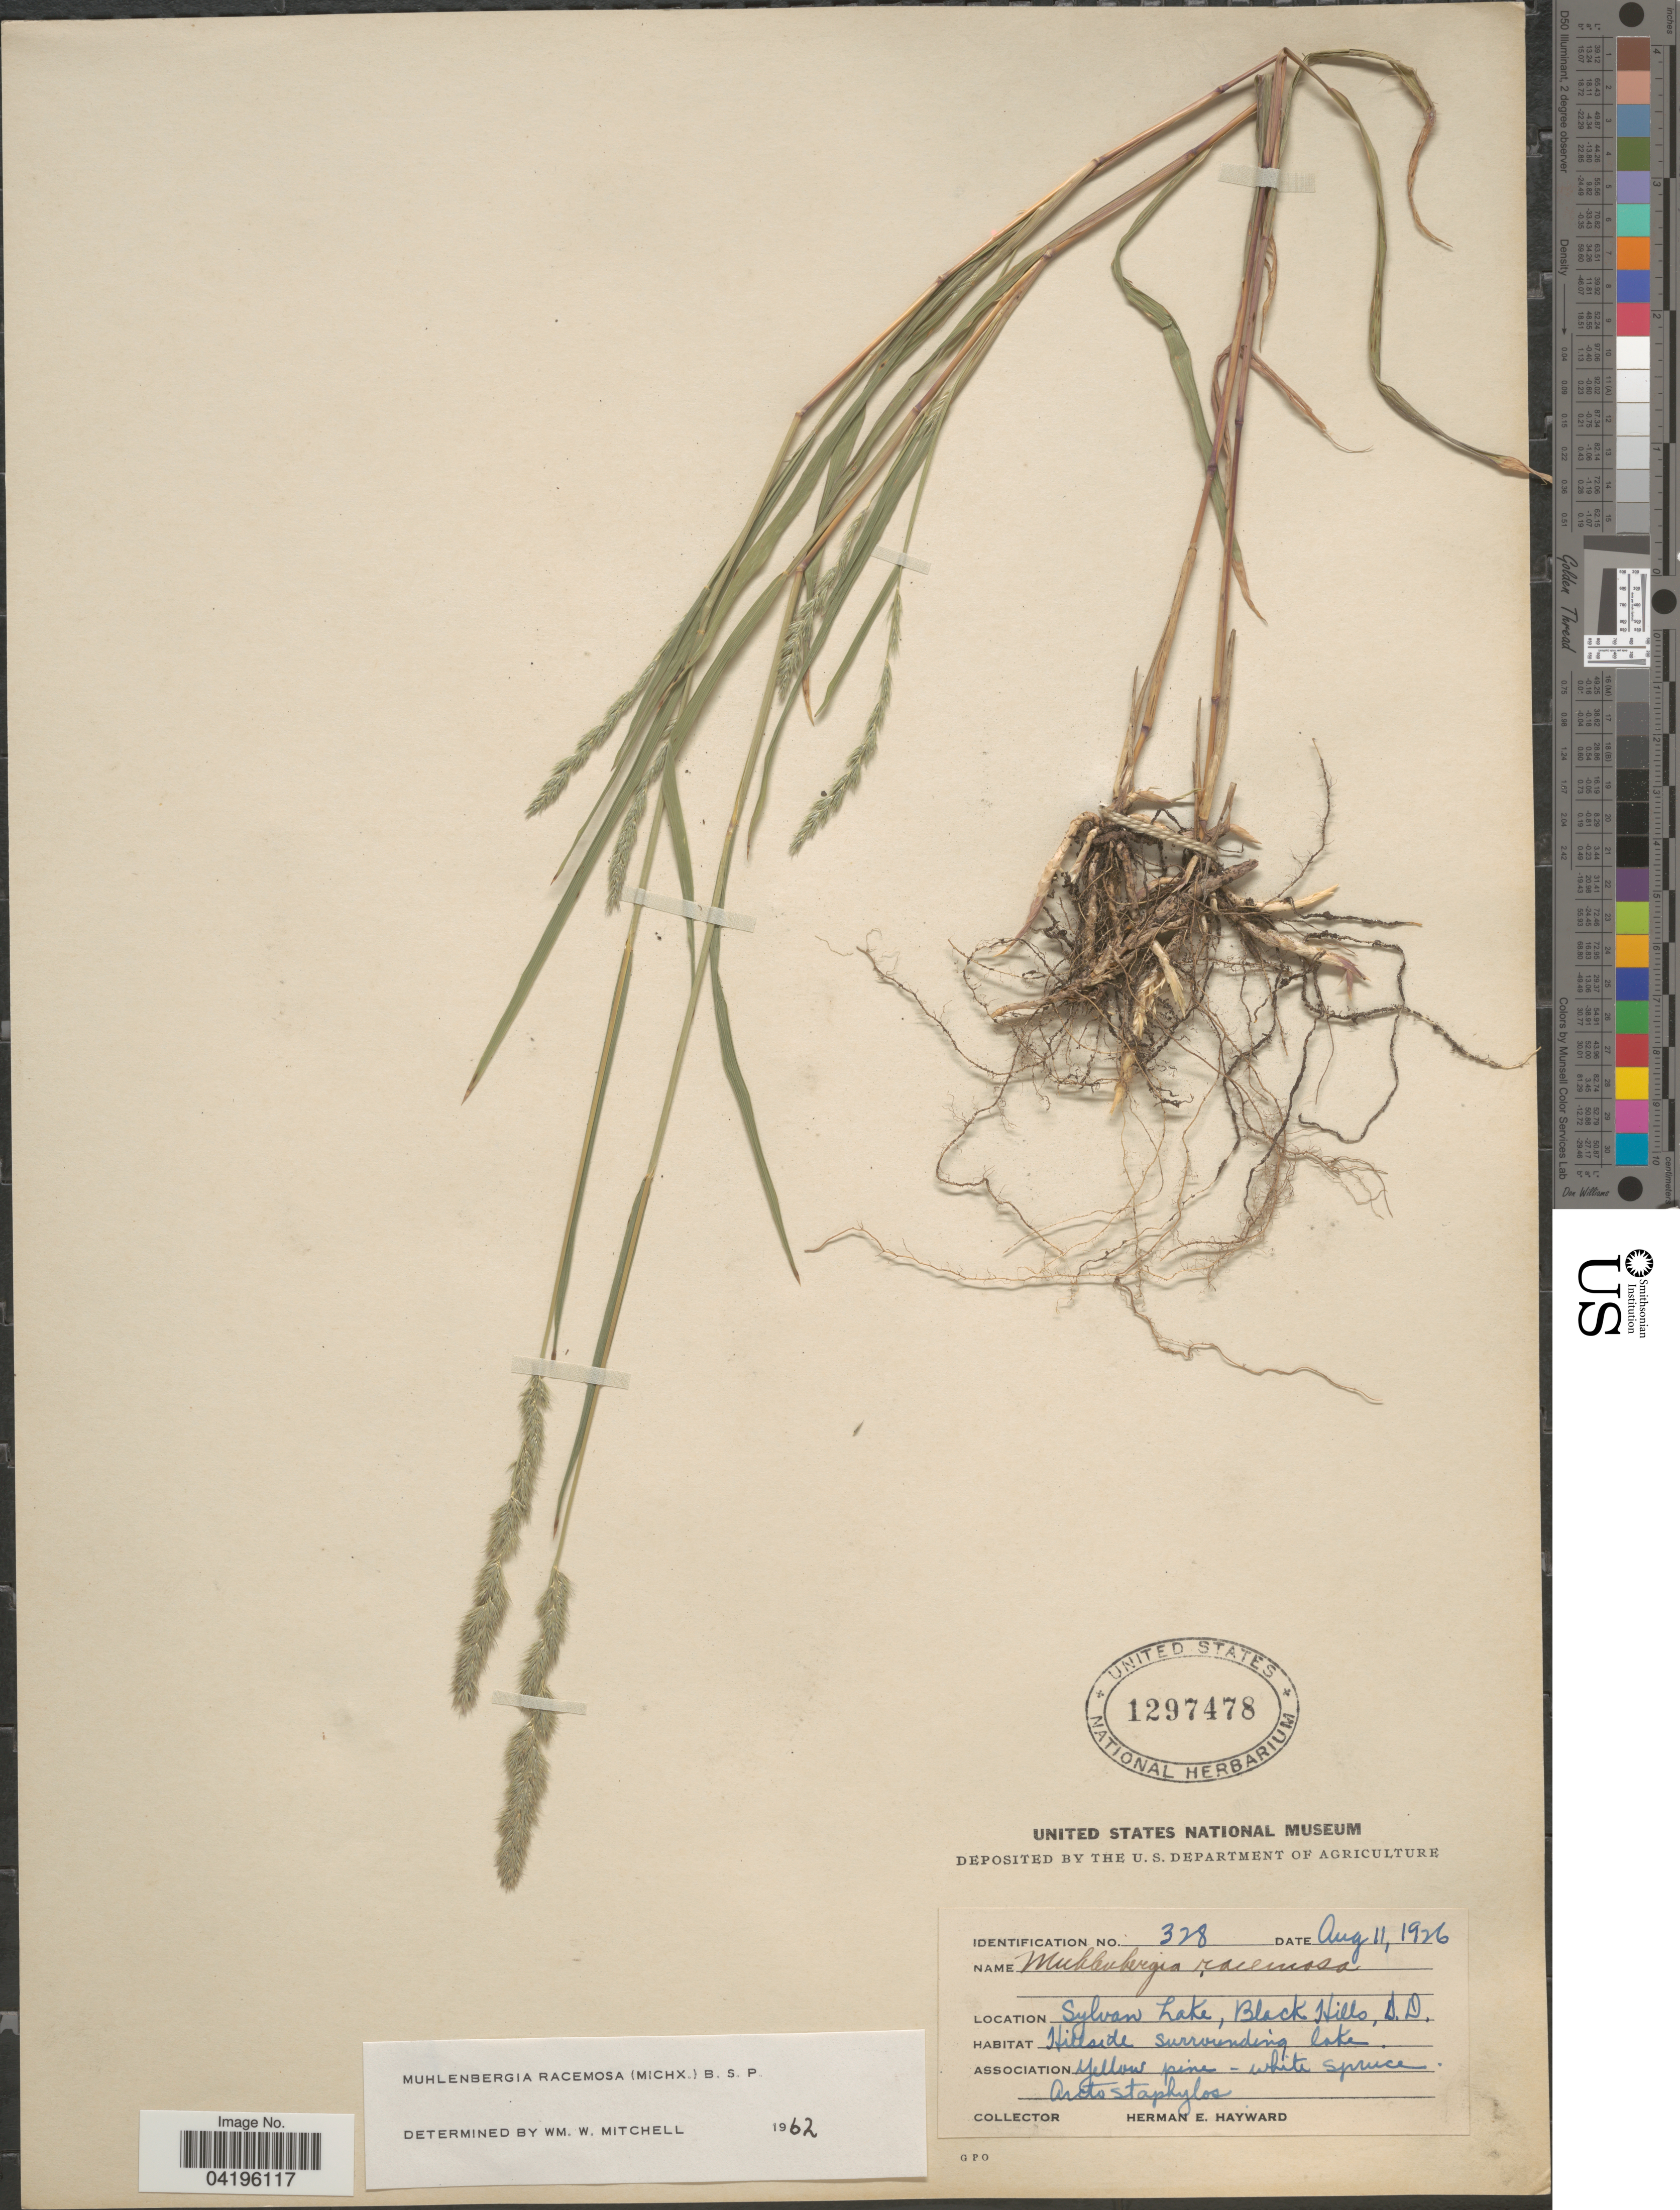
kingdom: Plantae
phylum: Tracheophyta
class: Liliopsida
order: Poales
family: Poaceae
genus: Muhlenbergia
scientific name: Muhlenbergia racemosa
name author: (Michx.) Britton et al.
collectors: H. Hayward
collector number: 328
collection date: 1926-08-11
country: United States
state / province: South Dakota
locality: Sylvan Lake, Black Hills.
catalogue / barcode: US 1297478